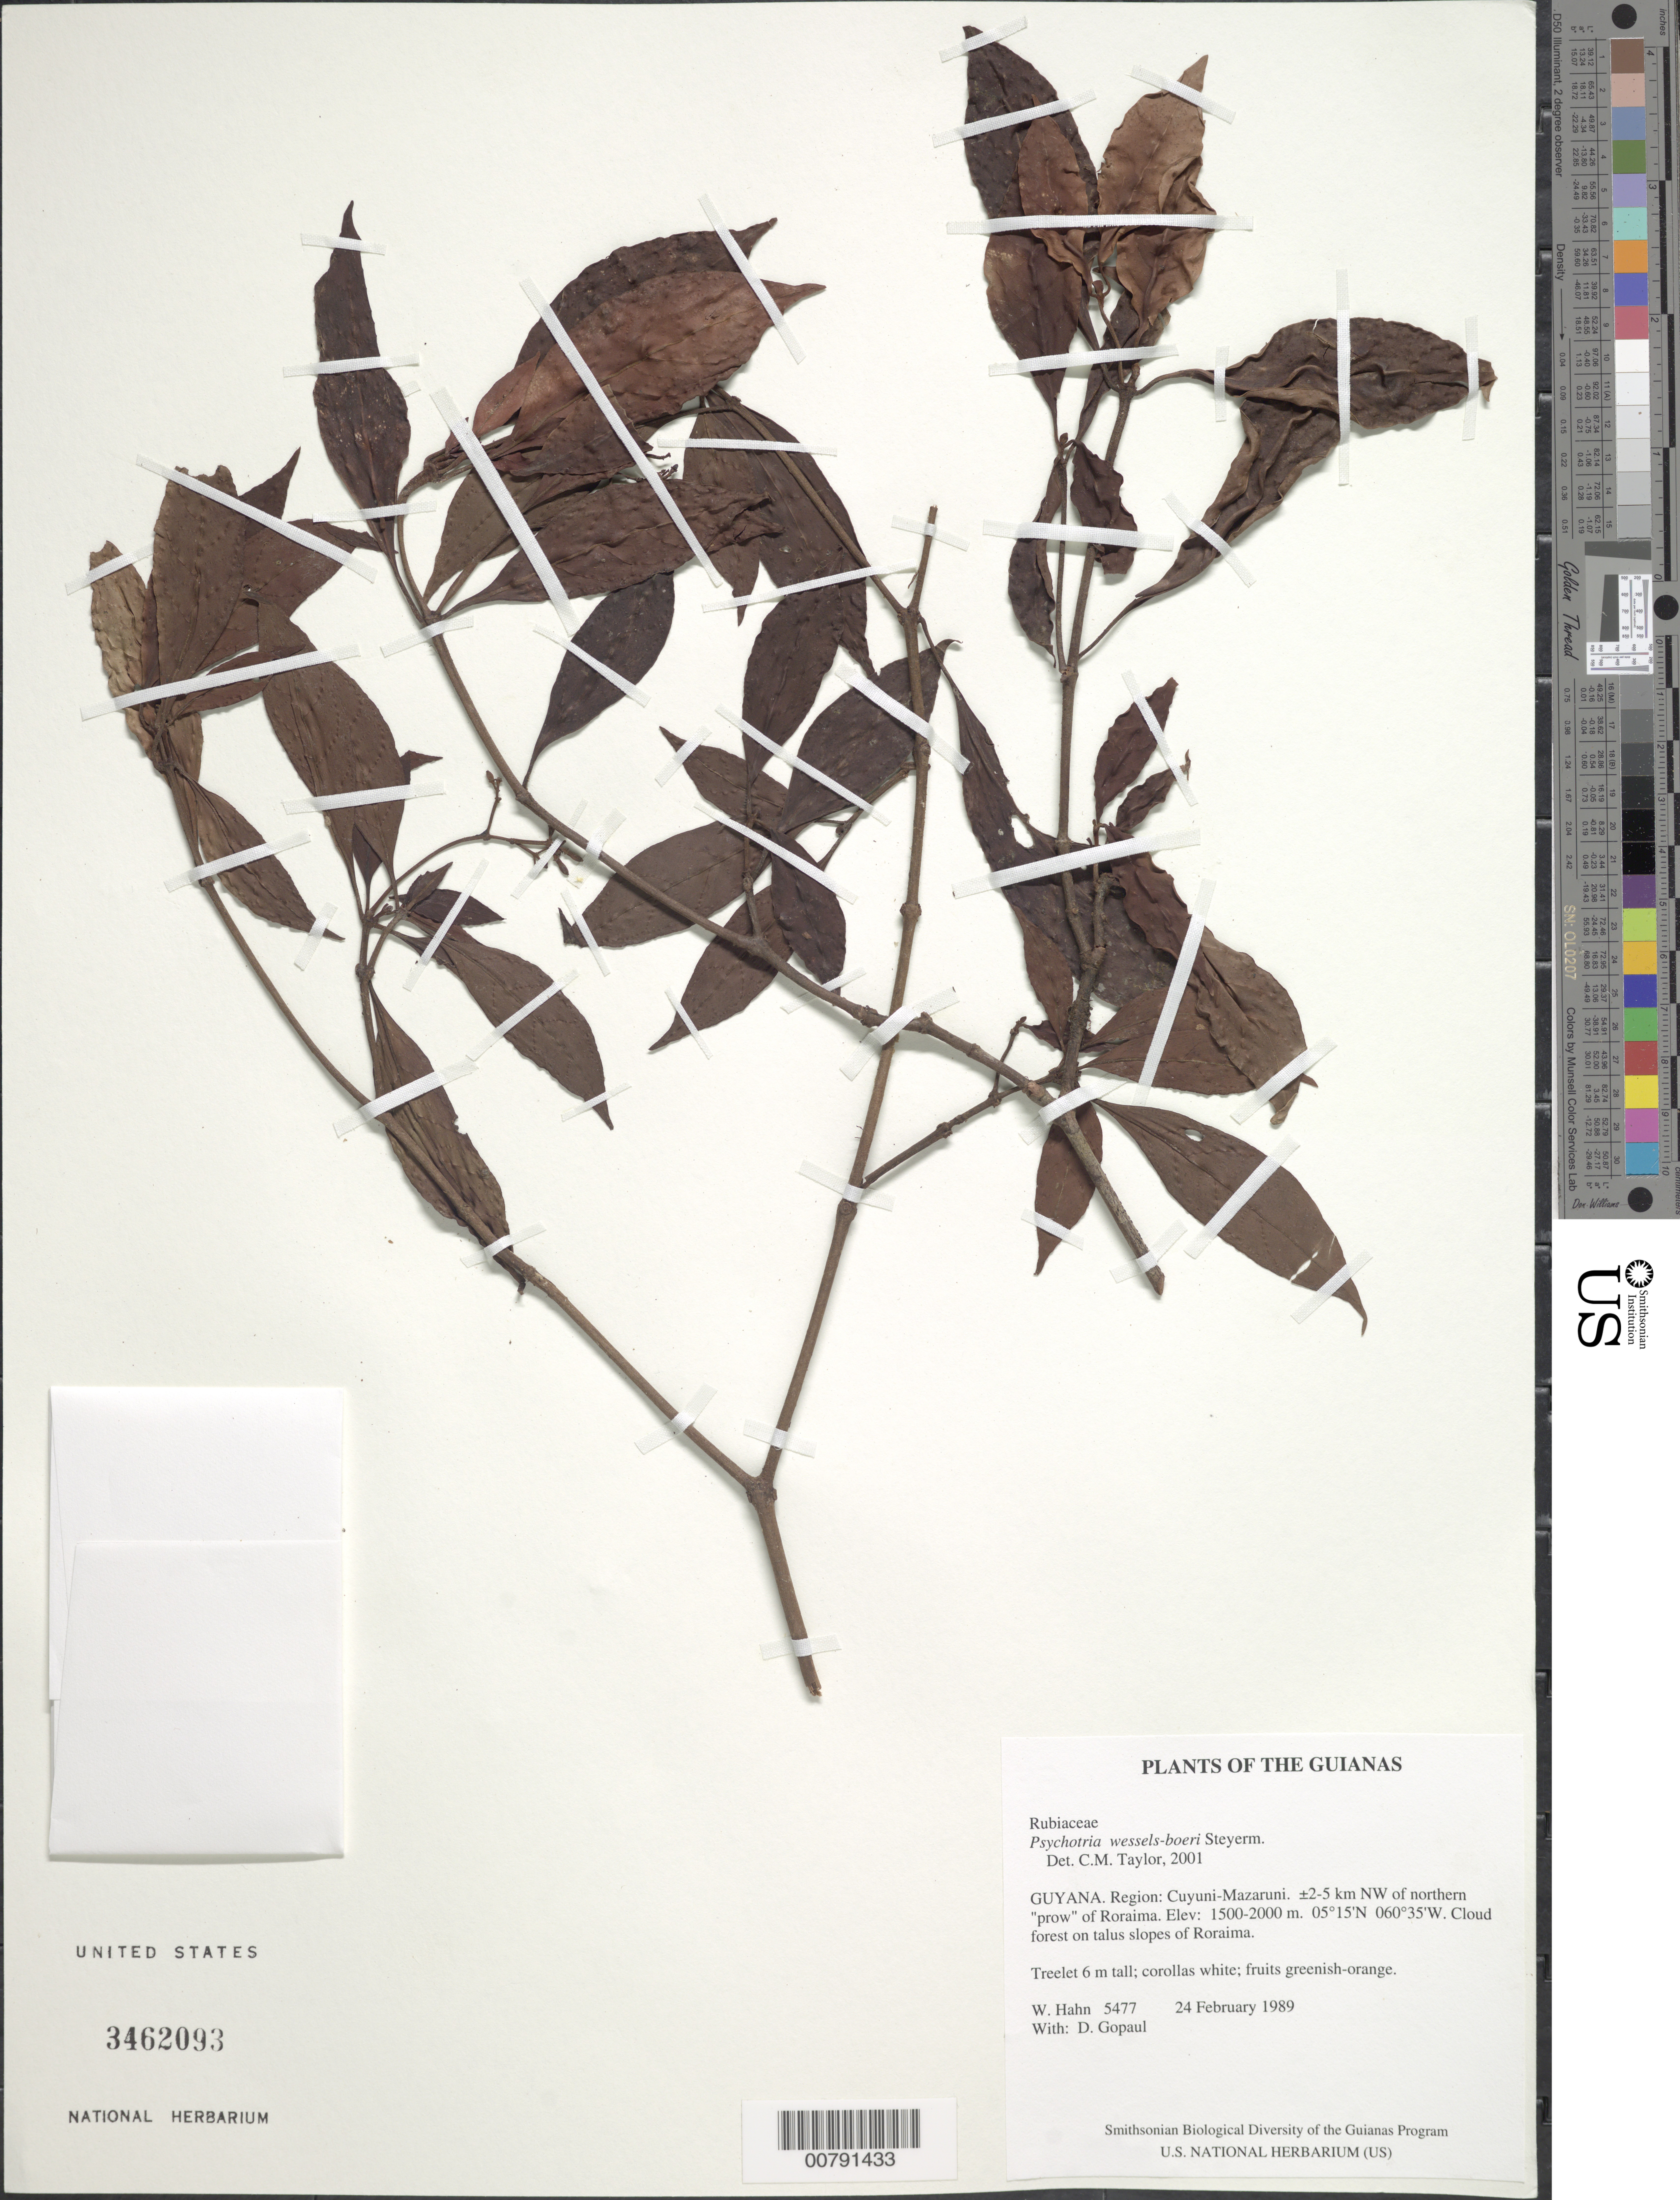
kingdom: Plantae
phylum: Tracheophyta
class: Magnoliopsida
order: Gentianales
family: Rubiaceae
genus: Psychotria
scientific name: Psychotria wessels-boeri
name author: Steyerm.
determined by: Taylor, Charlotte M.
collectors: W. Hahn & D. Gopaul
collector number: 5477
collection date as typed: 24 February 1989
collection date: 1989-02-24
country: Guyana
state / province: Cuyuni-Mazaruni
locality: ±2-5 km NW of northern "prow" of Roraima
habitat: Cloud forest on talus slopes of Roraima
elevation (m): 1500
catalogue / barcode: US 3462093